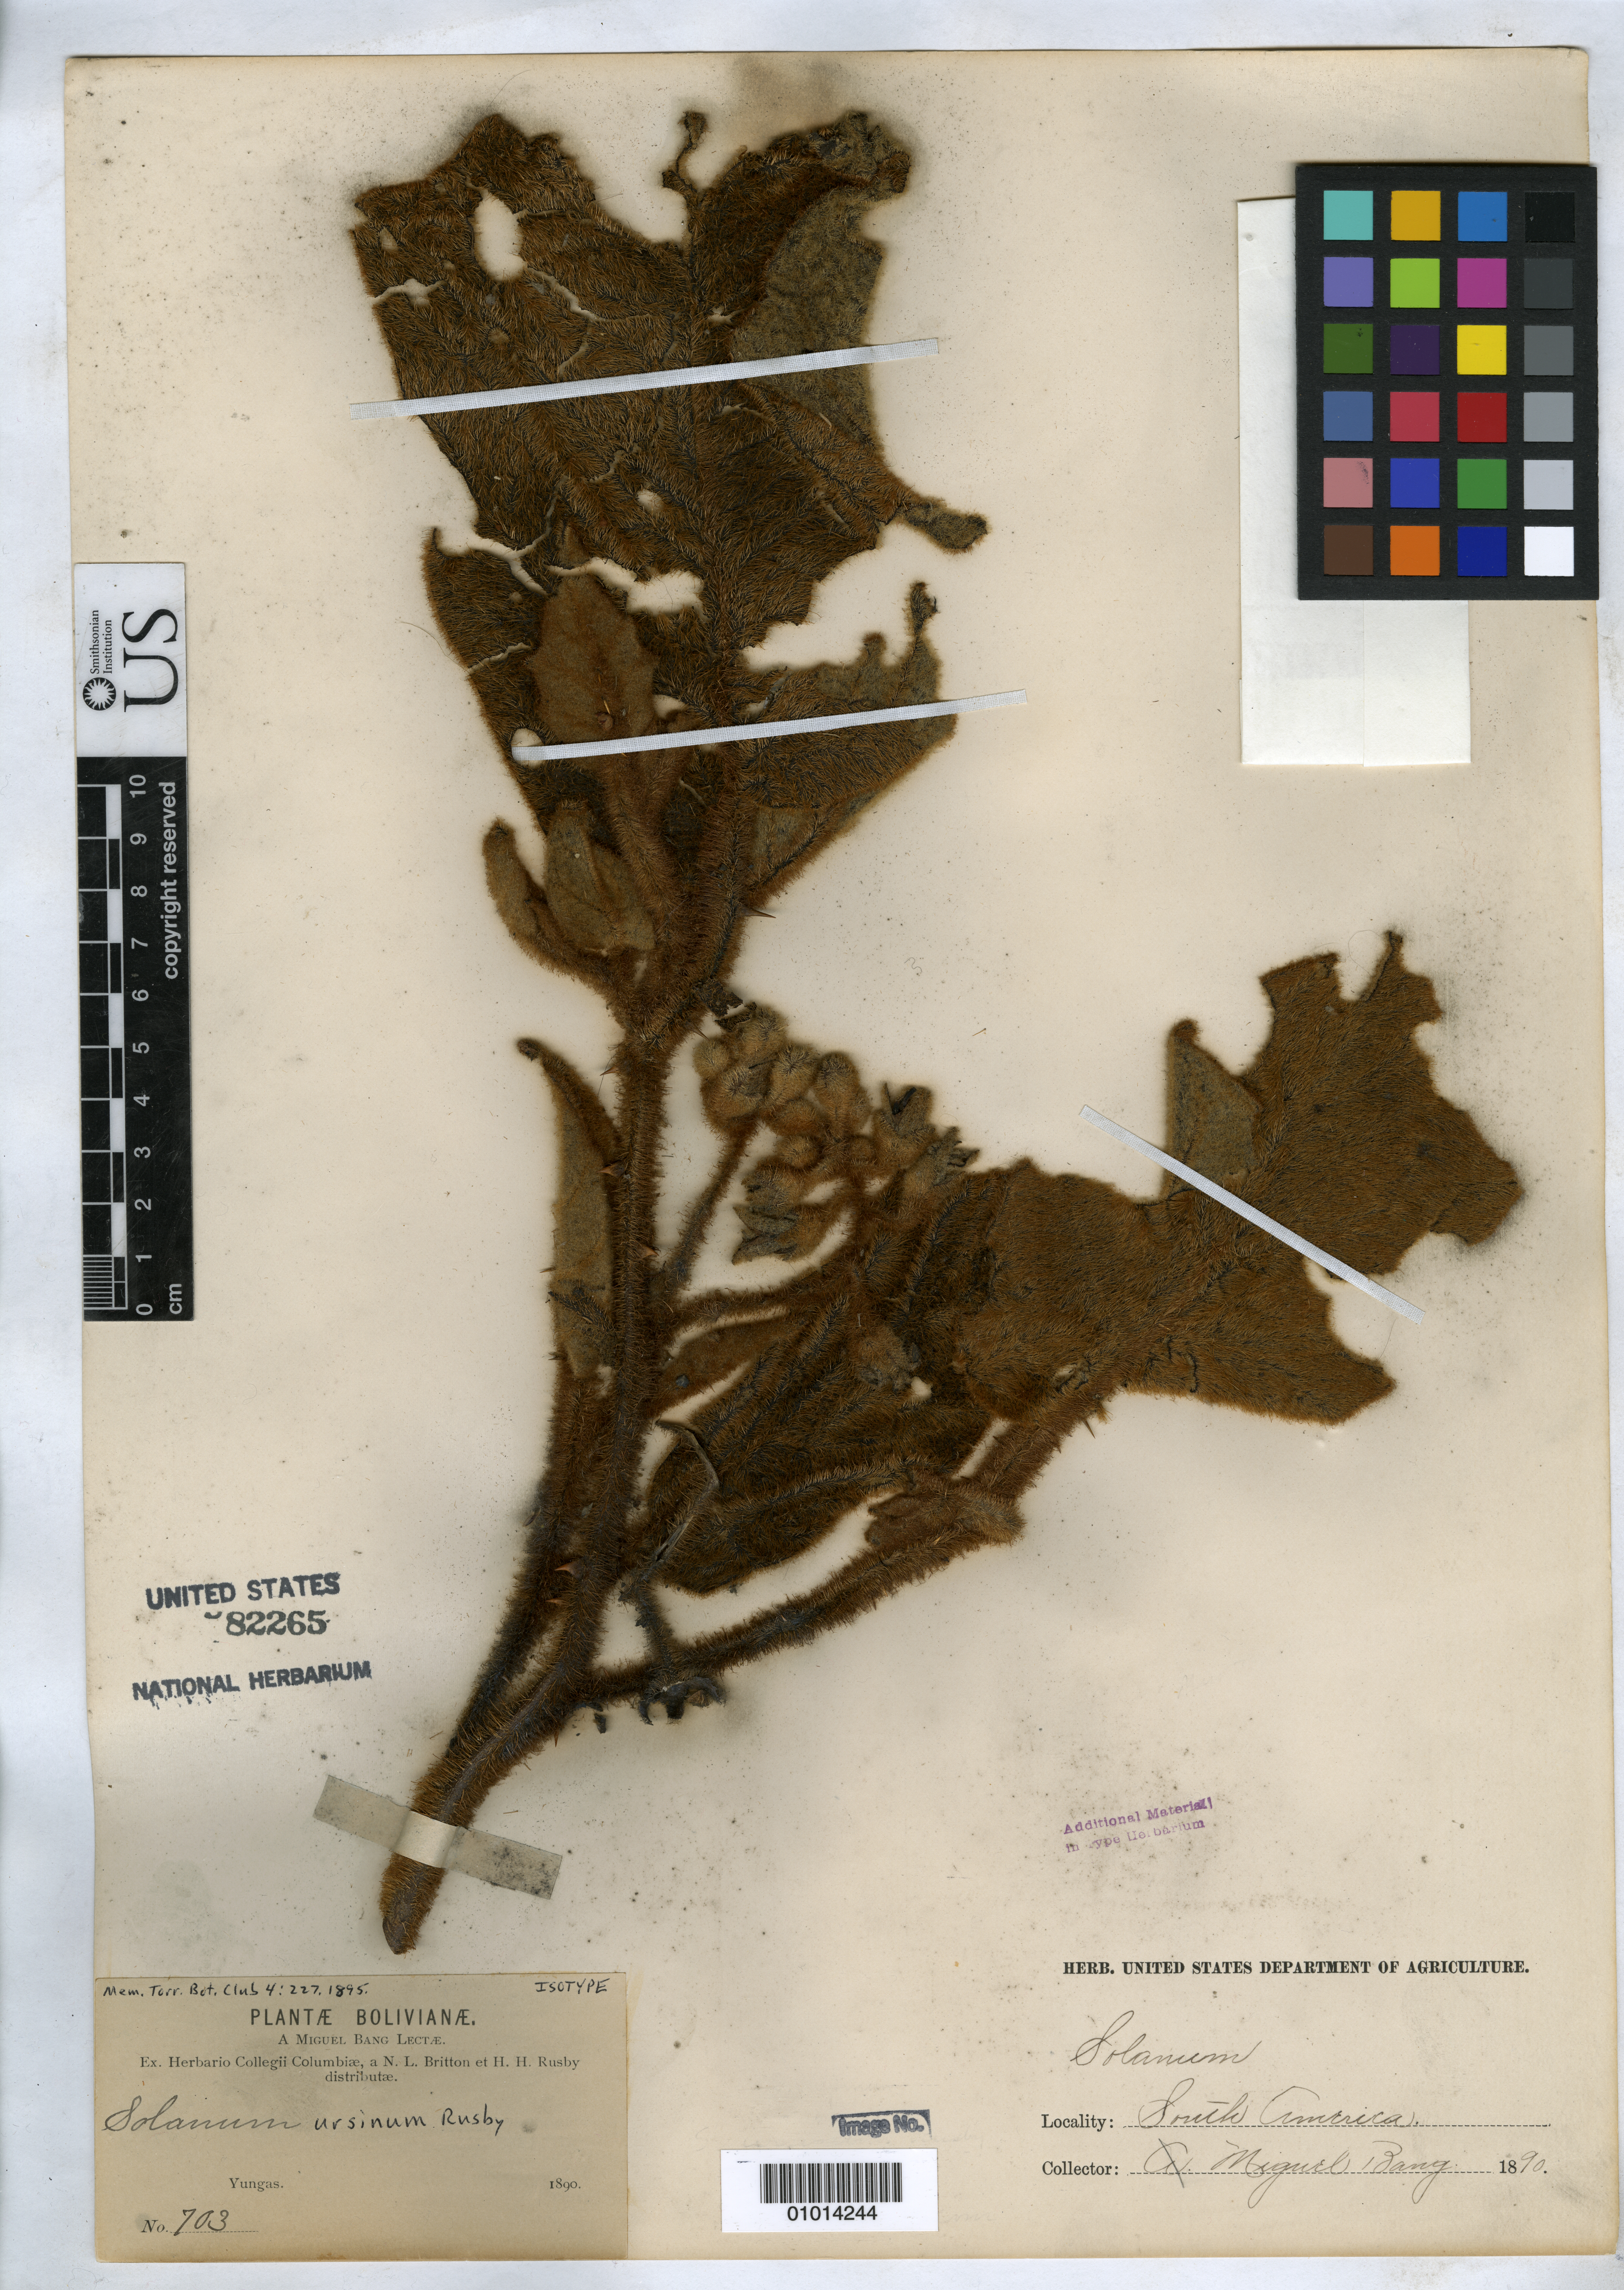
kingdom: Plantae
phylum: Tracheophyta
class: Magnoliopsida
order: Solanales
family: Solanaceae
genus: Solanum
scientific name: Solanum ursinum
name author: Rusby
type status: Isotype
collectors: M. Bang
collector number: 703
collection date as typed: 1890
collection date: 1890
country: Bolivia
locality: Yungas.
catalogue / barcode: US 82265